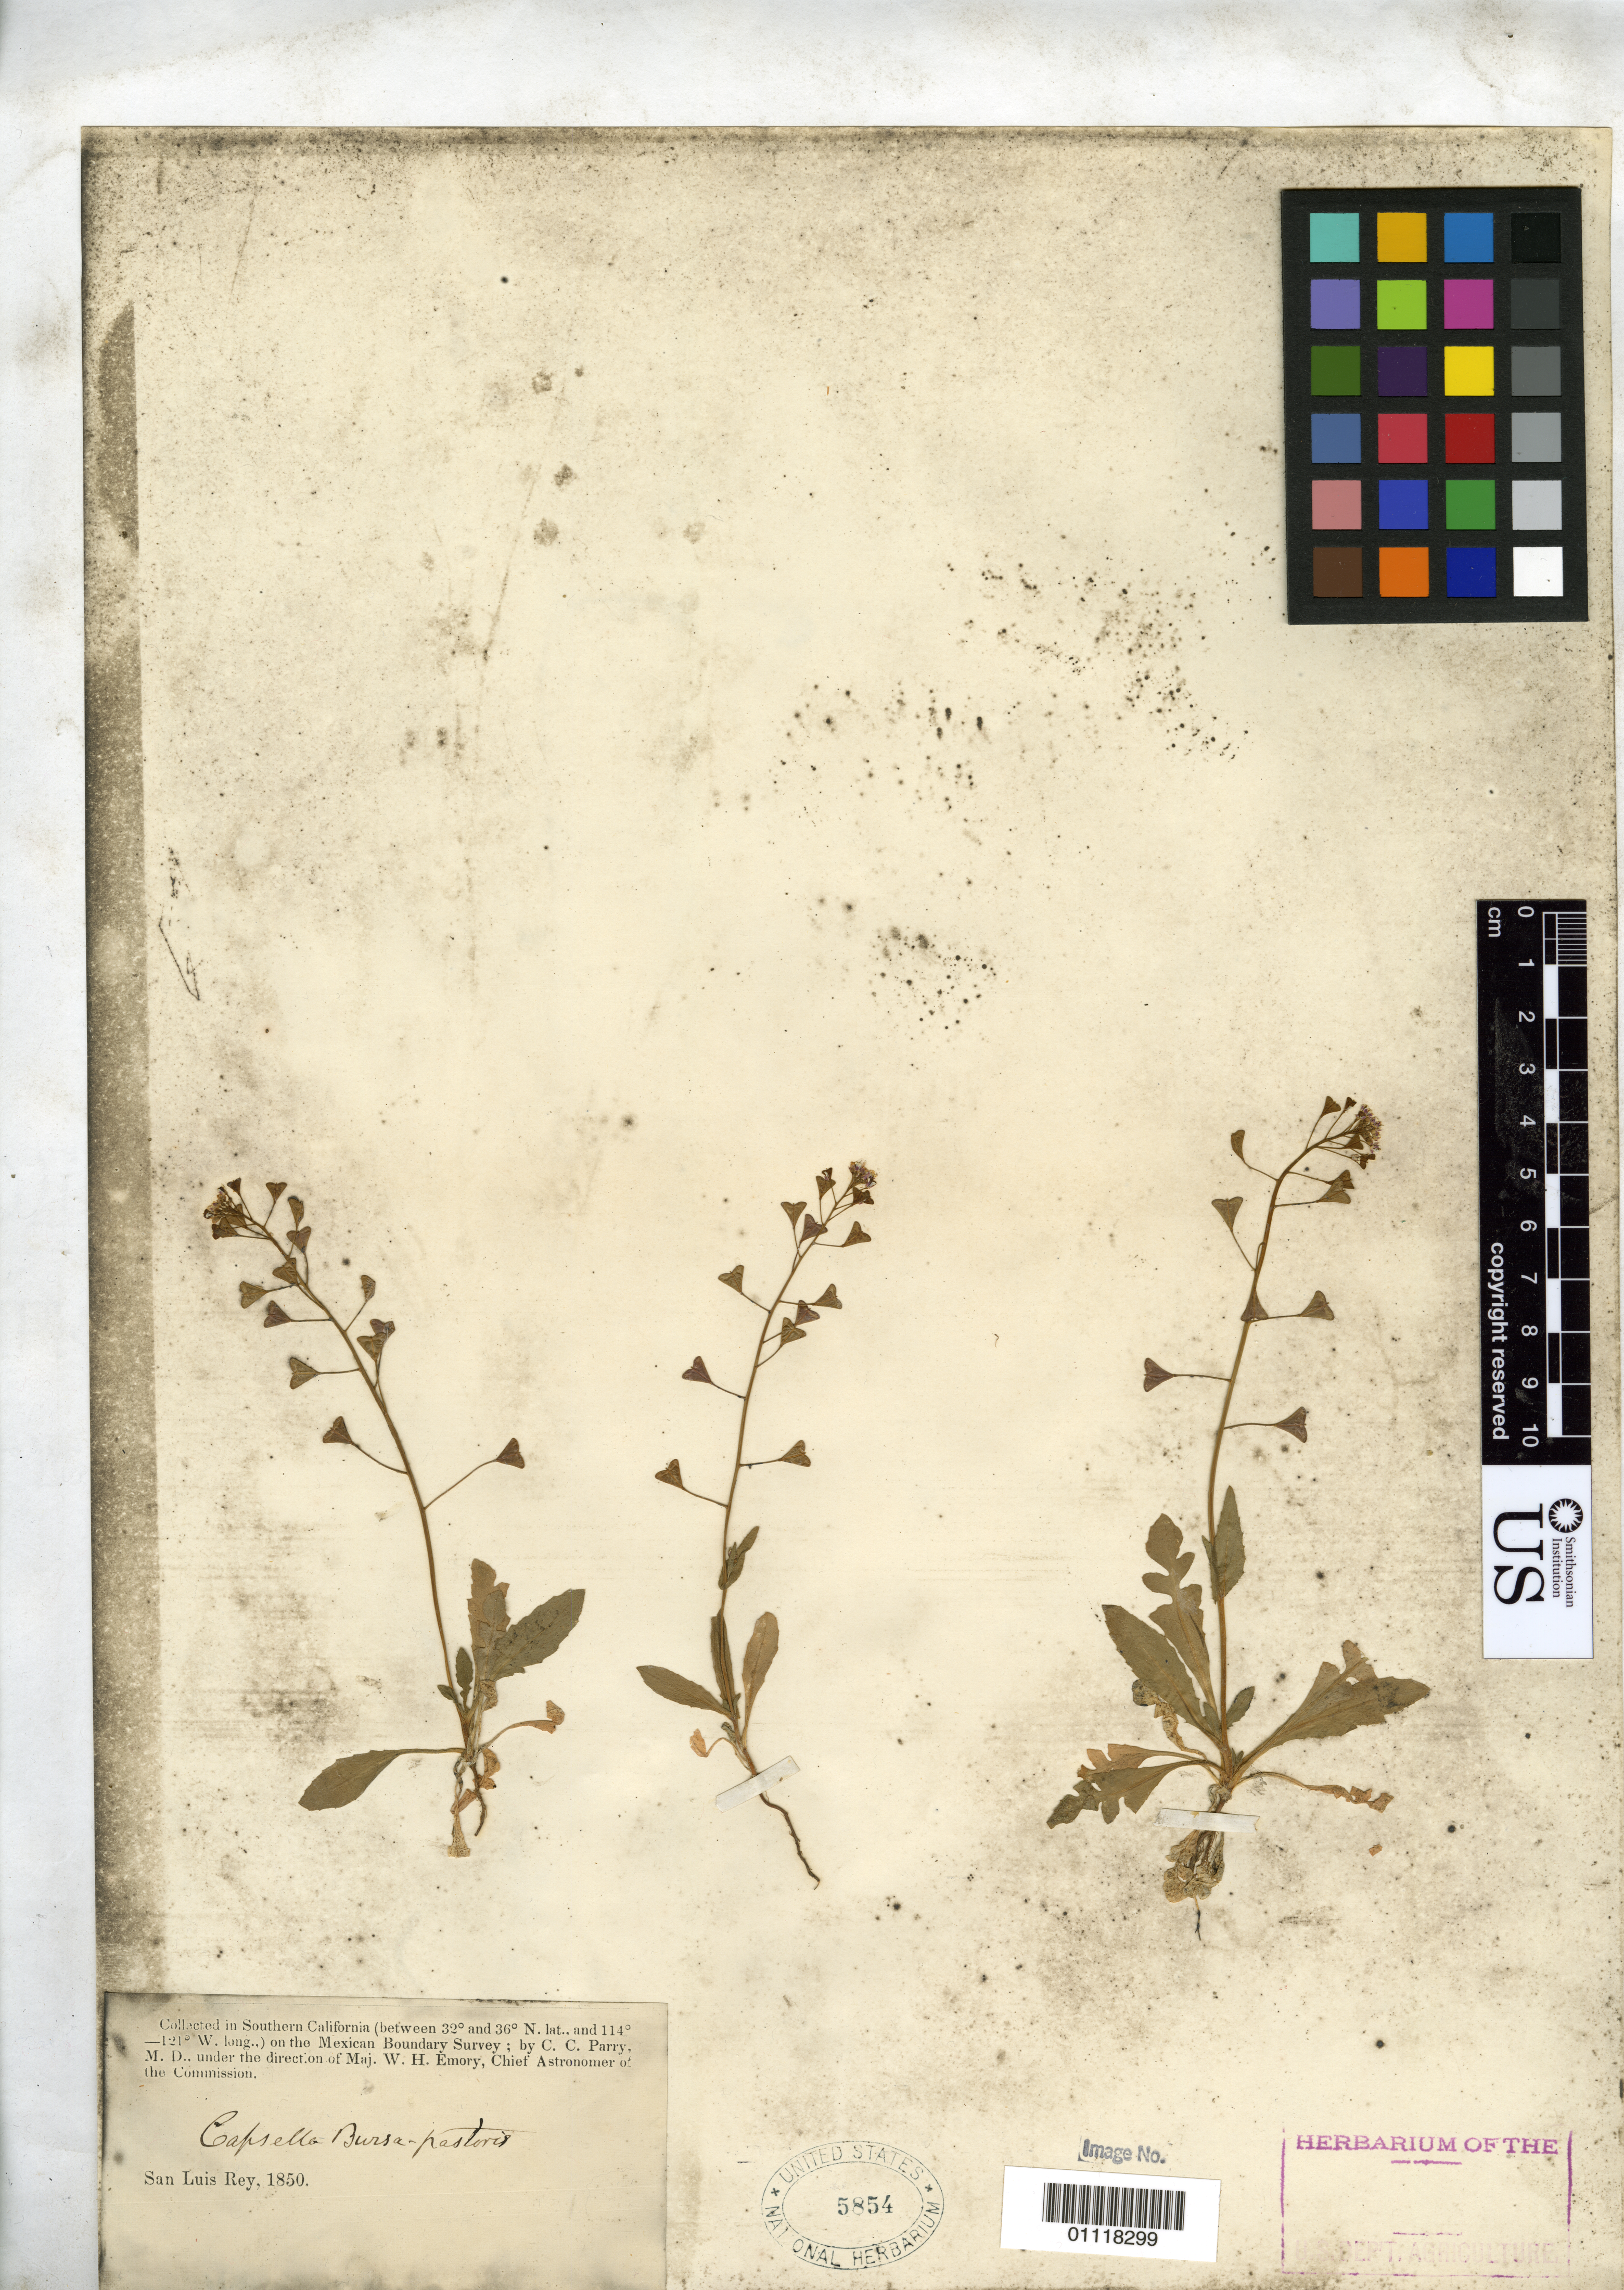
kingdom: Plantae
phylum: Tracheophyta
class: Magnoliopsida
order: Brassicales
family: Brassicaceae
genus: Capsella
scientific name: Capsella bursa-pastoris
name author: (L.) Medik.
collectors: C. C. Parry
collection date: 1850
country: United States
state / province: California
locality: San Luis Rey, S. California.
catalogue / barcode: US 5854